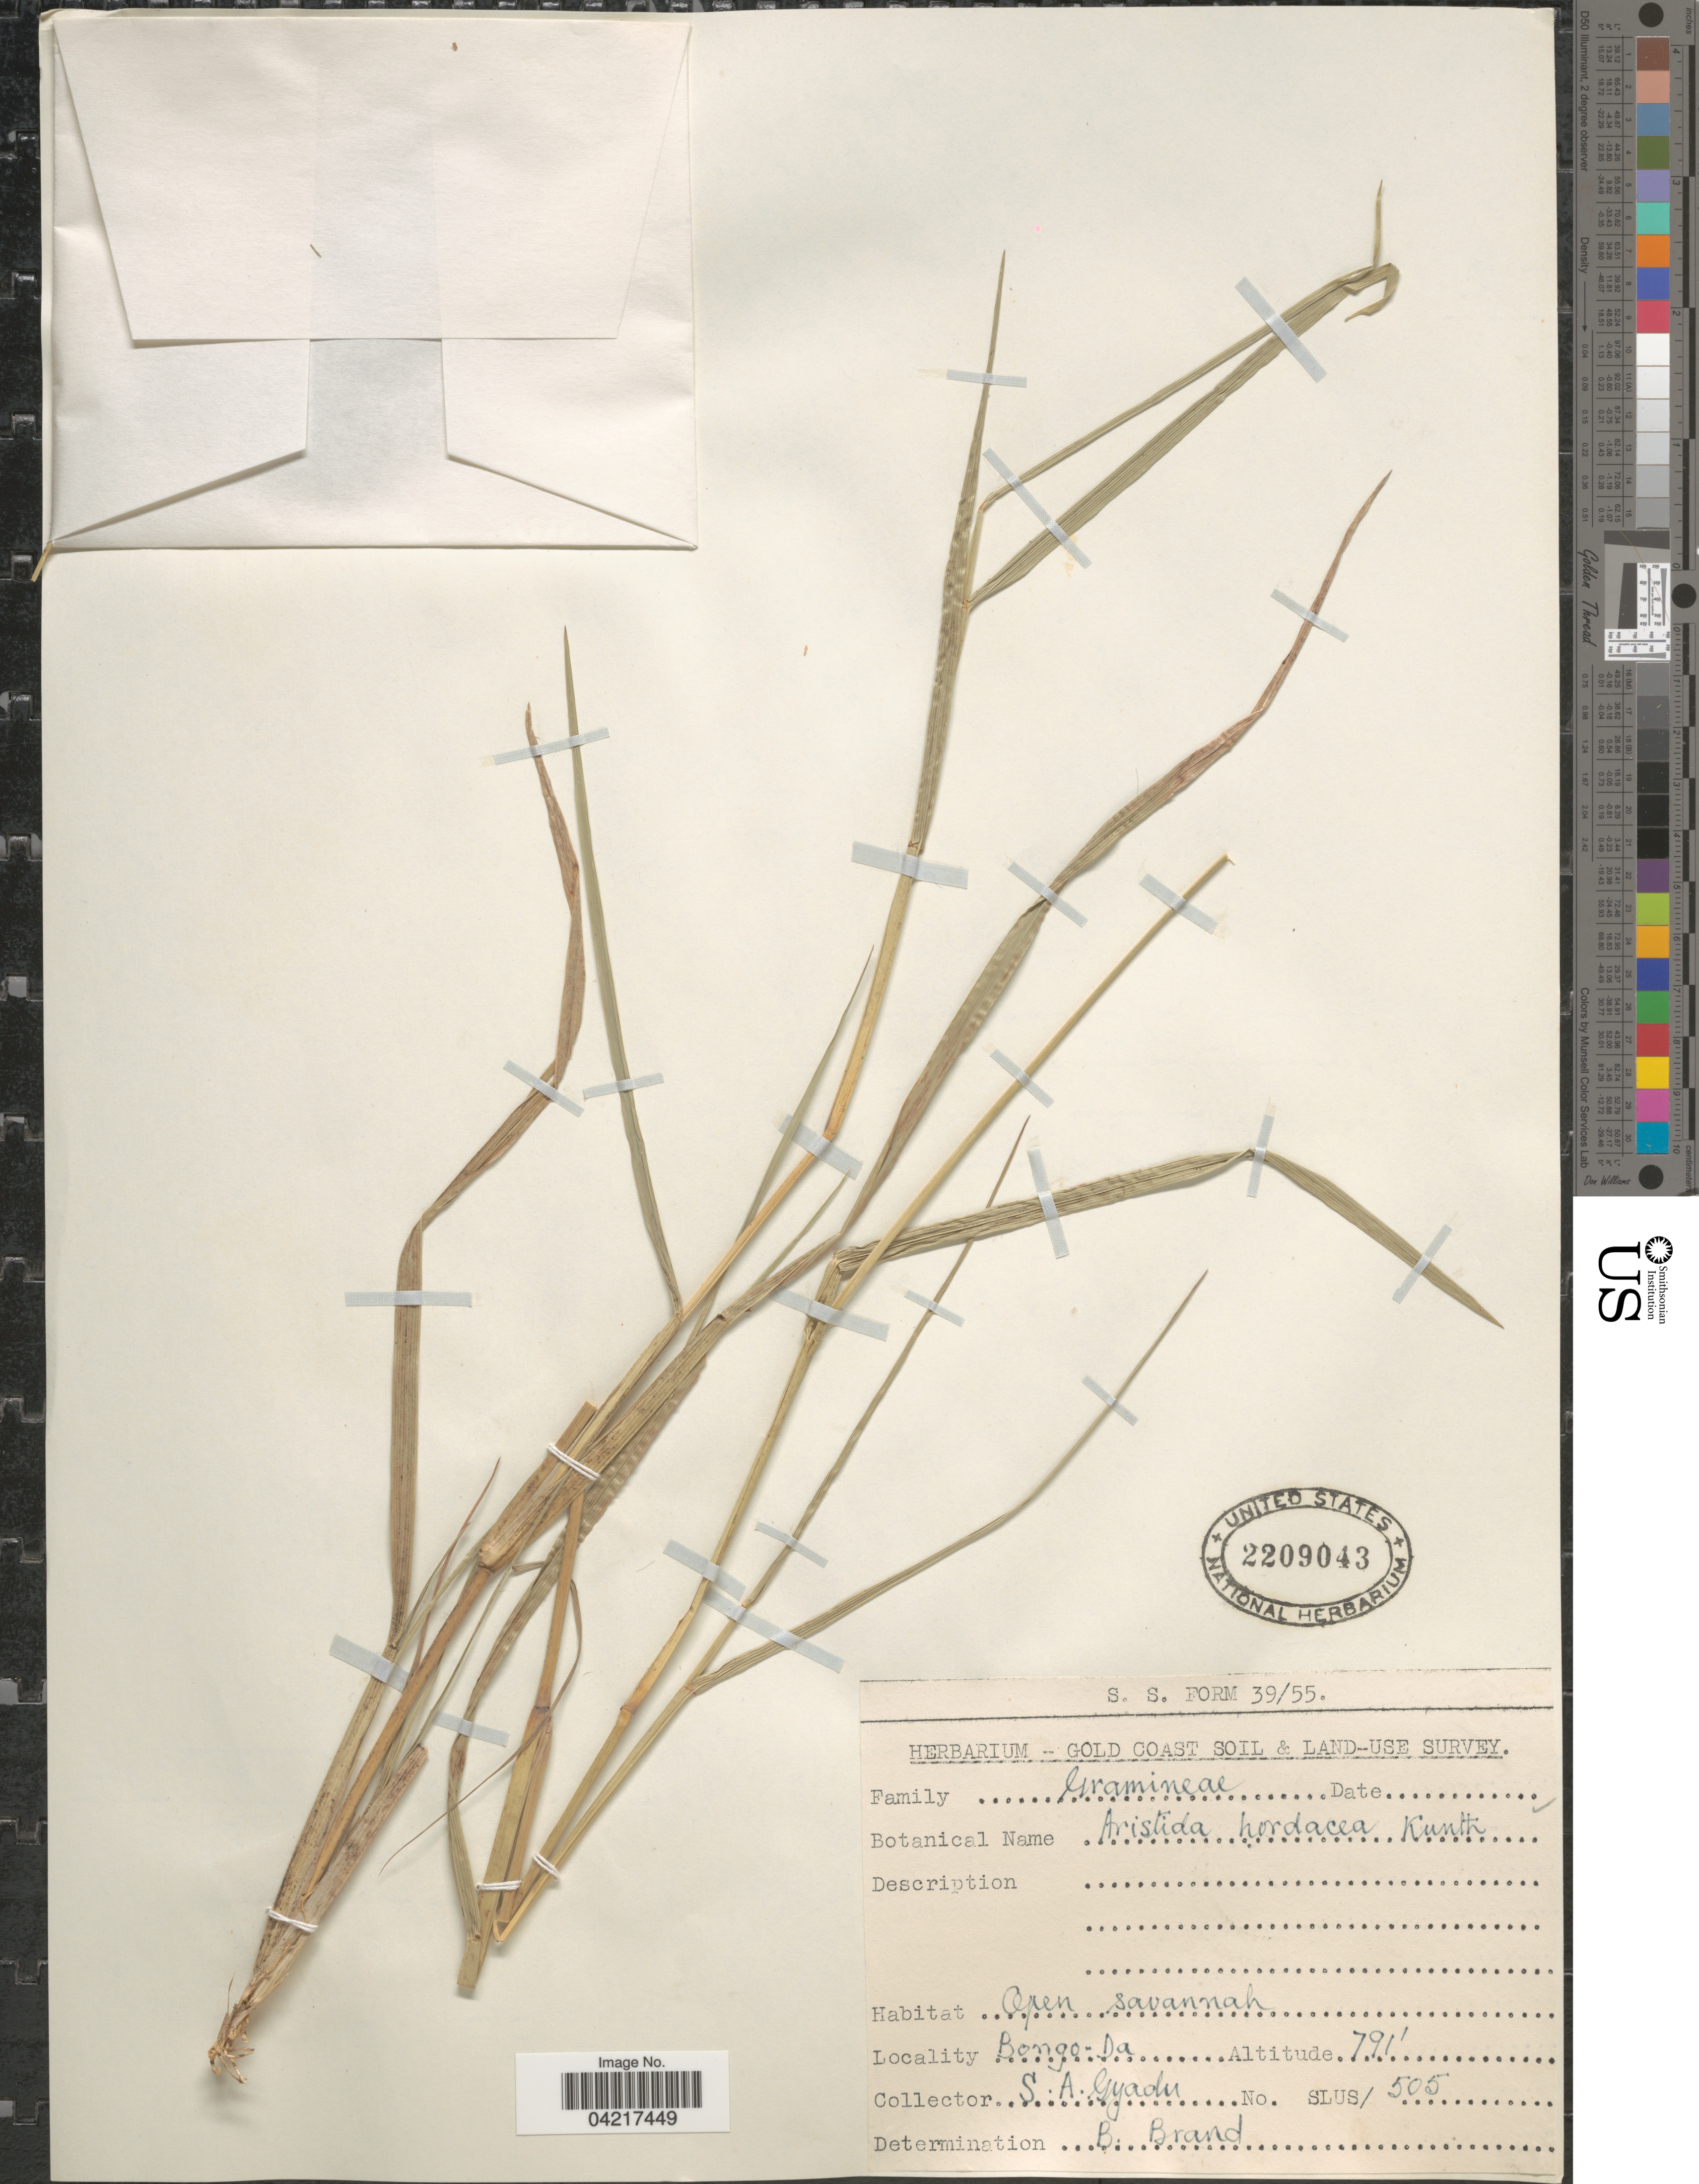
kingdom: Plantae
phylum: Tracheophyta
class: Liliopsida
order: Poales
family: Poaceae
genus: Aristida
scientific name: Aristida hordeacea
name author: Kunth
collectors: S. Gyadu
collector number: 505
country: Ghana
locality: Bong-Da. Gold Coast Soil & Land-Use Survey.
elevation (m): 241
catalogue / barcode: US 2209043